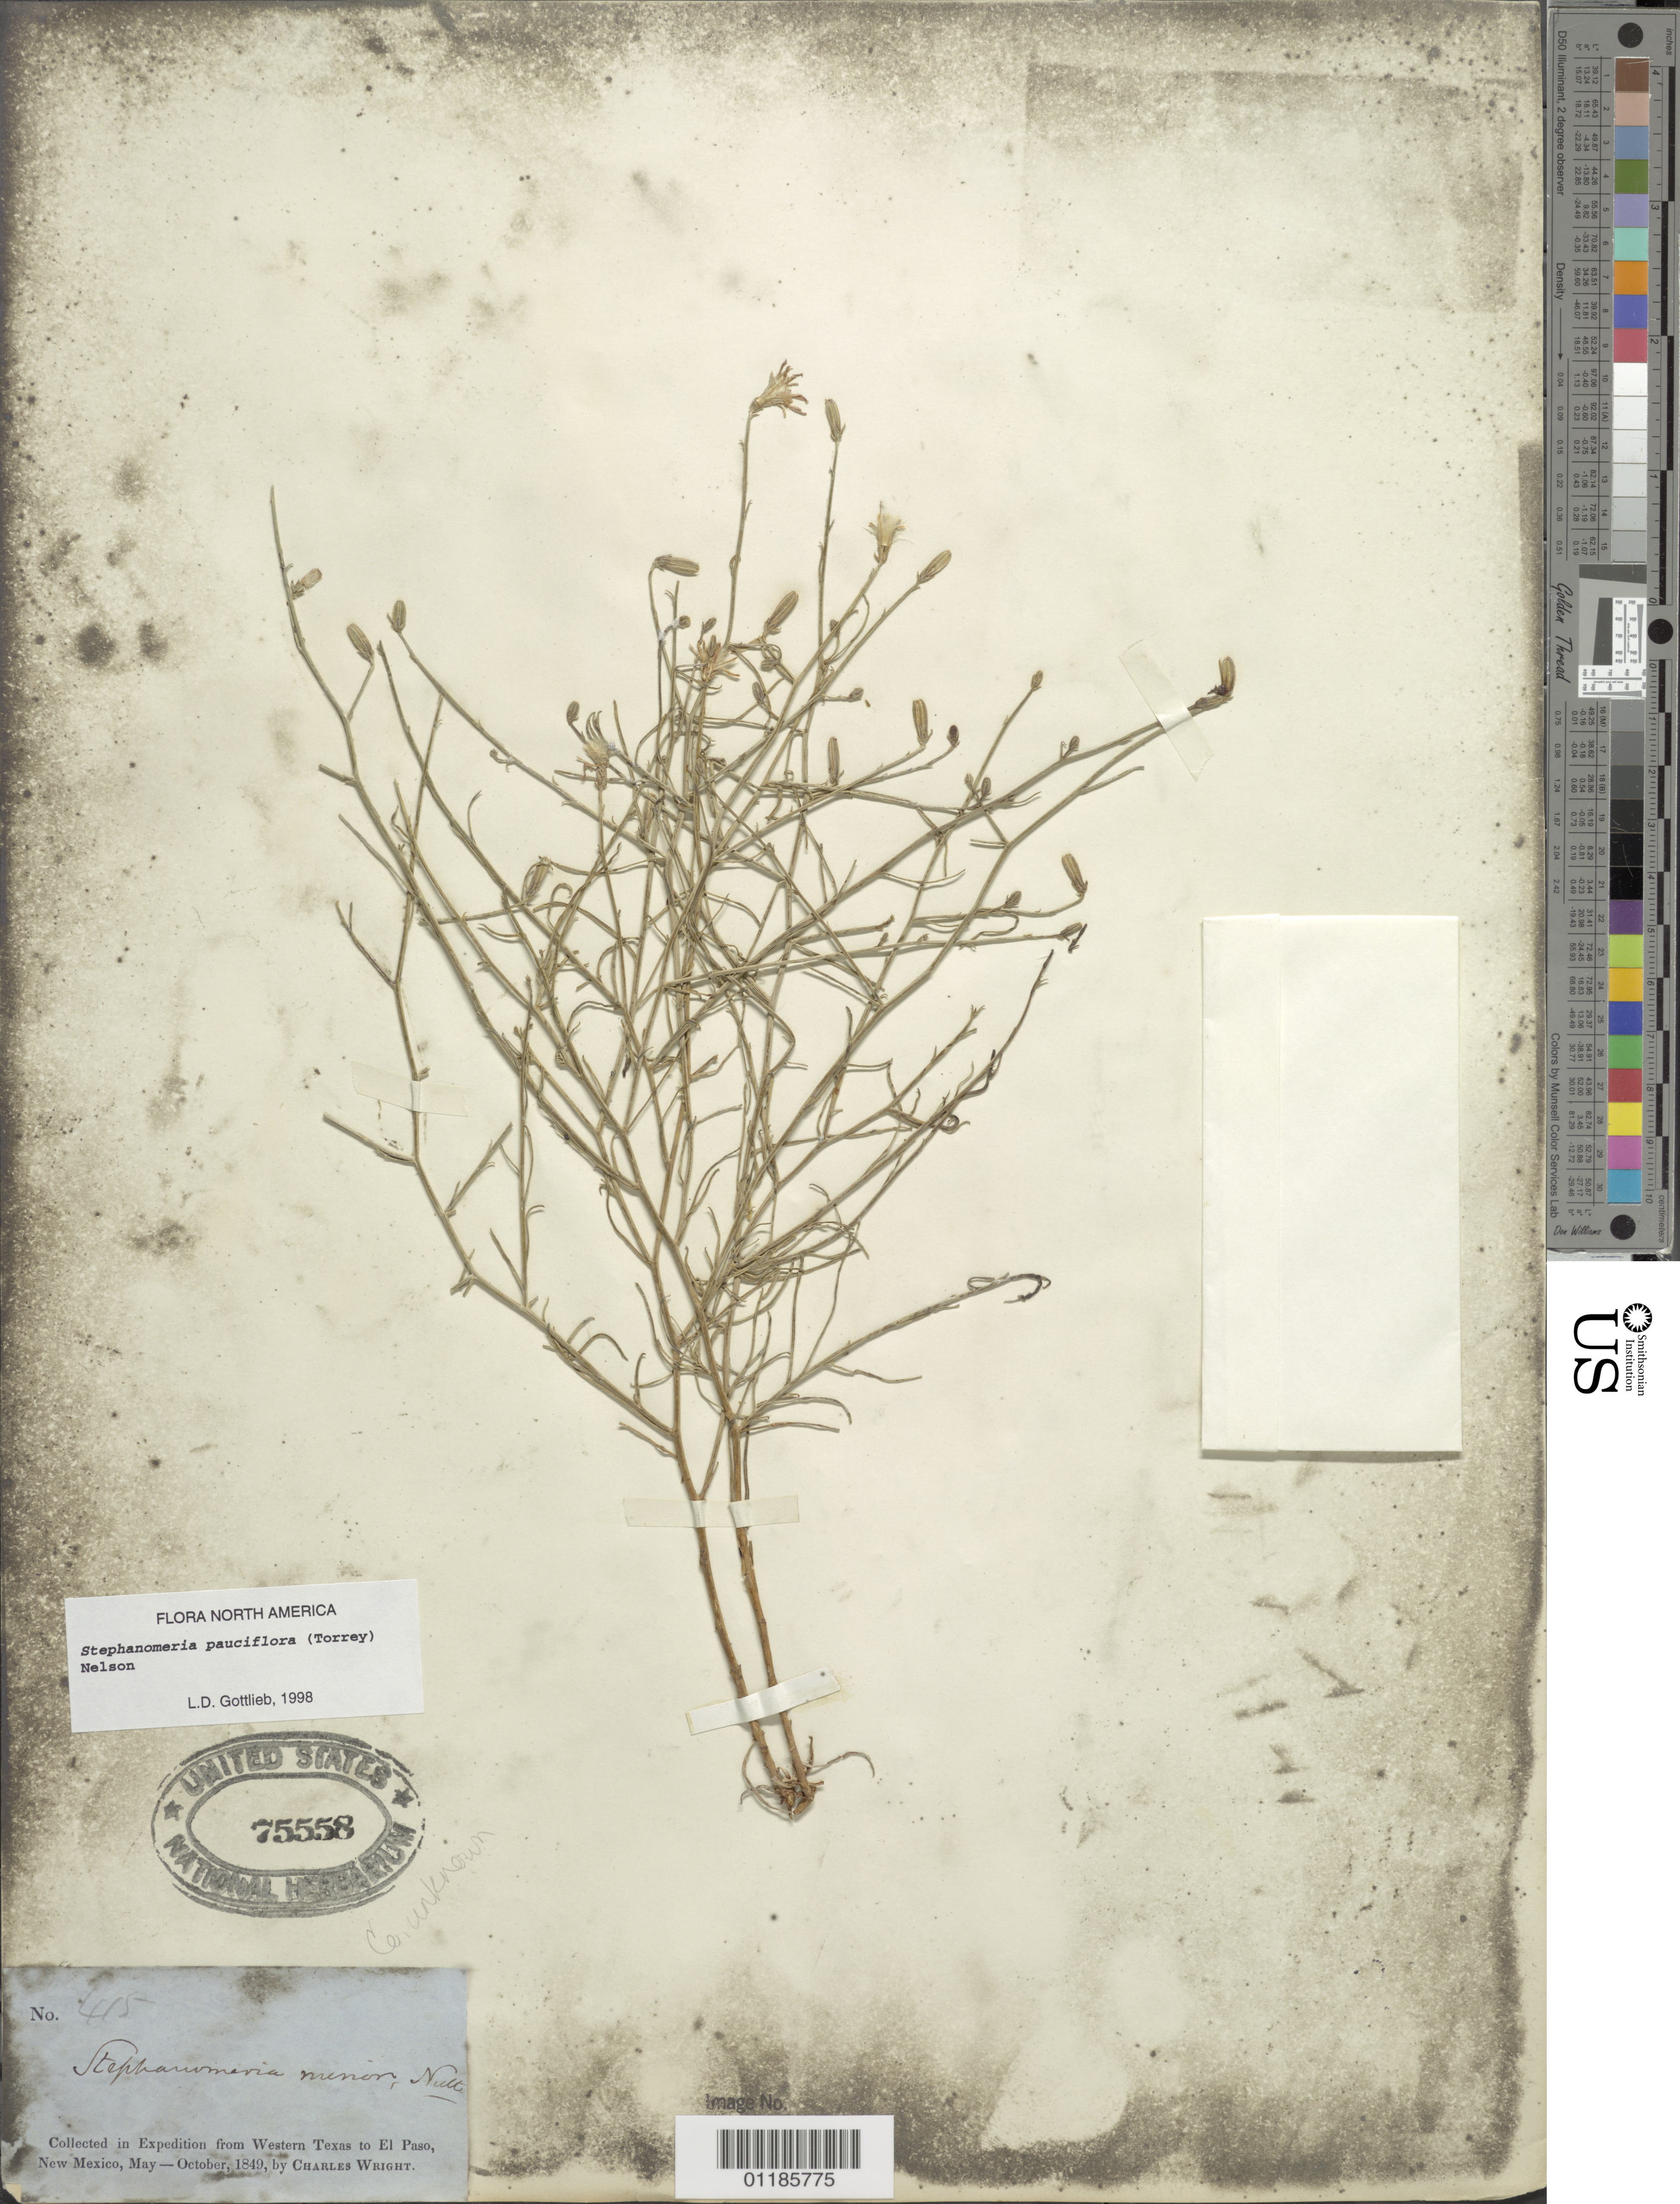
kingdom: Plantae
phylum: Tracheophyta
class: Magnoliopsida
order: Asterales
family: Asteraceae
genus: Stephanomeria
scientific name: Stephanomeria pauciflora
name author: (Torr.) A. Nelson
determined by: Gottlieb, L. D.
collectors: C. Wright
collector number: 415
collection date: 1849-05/1849-10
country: United States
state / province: New Mexico / Texas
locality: from Western Texas to El Paso, New Mexico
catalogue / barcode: US 75558